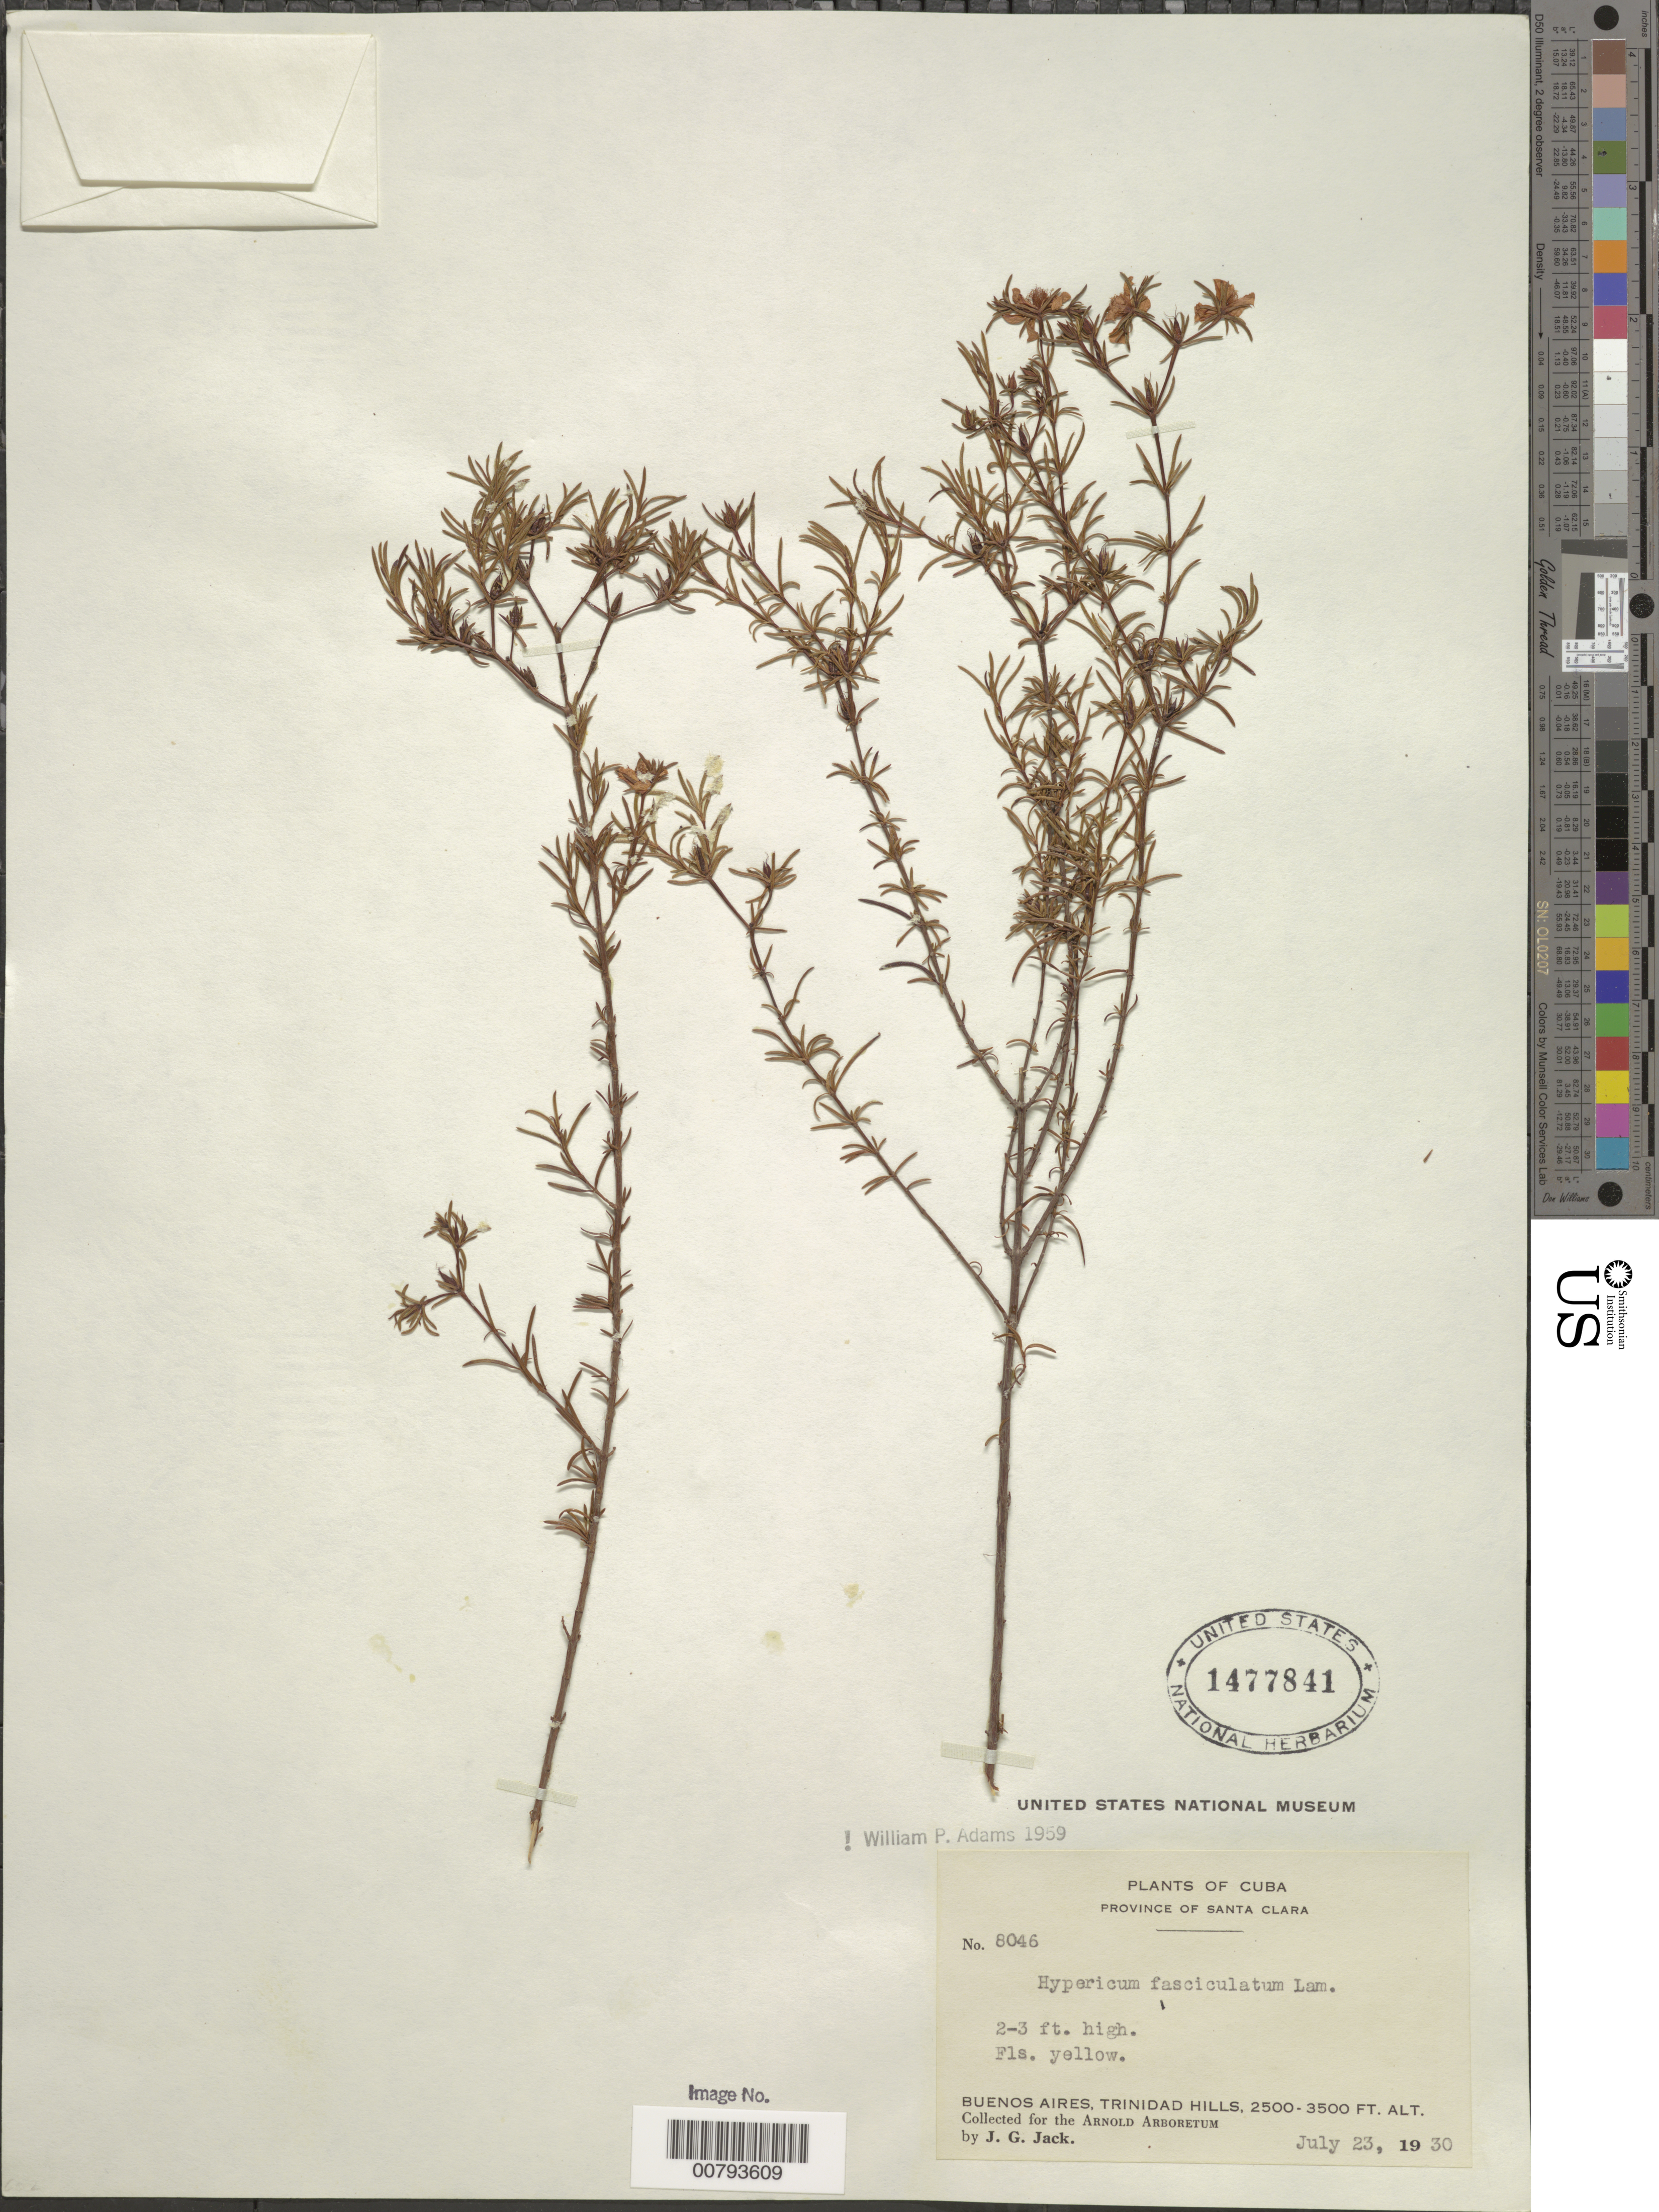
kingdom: Plantae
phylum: Tracheophyta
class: Magnoliopsida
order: Malpighiales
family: Hypericaceae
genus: Hypericum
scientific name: Hypericum fasciculatum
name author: Lam.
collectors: J. G. Jack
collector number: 8046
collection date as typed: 23 Jul 1930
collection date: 1930-07-23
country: Cuba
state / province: Santa Clara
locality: Buenos Aires, Trinidad Hills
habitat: Hills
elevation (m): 762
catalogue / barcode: US 1477841